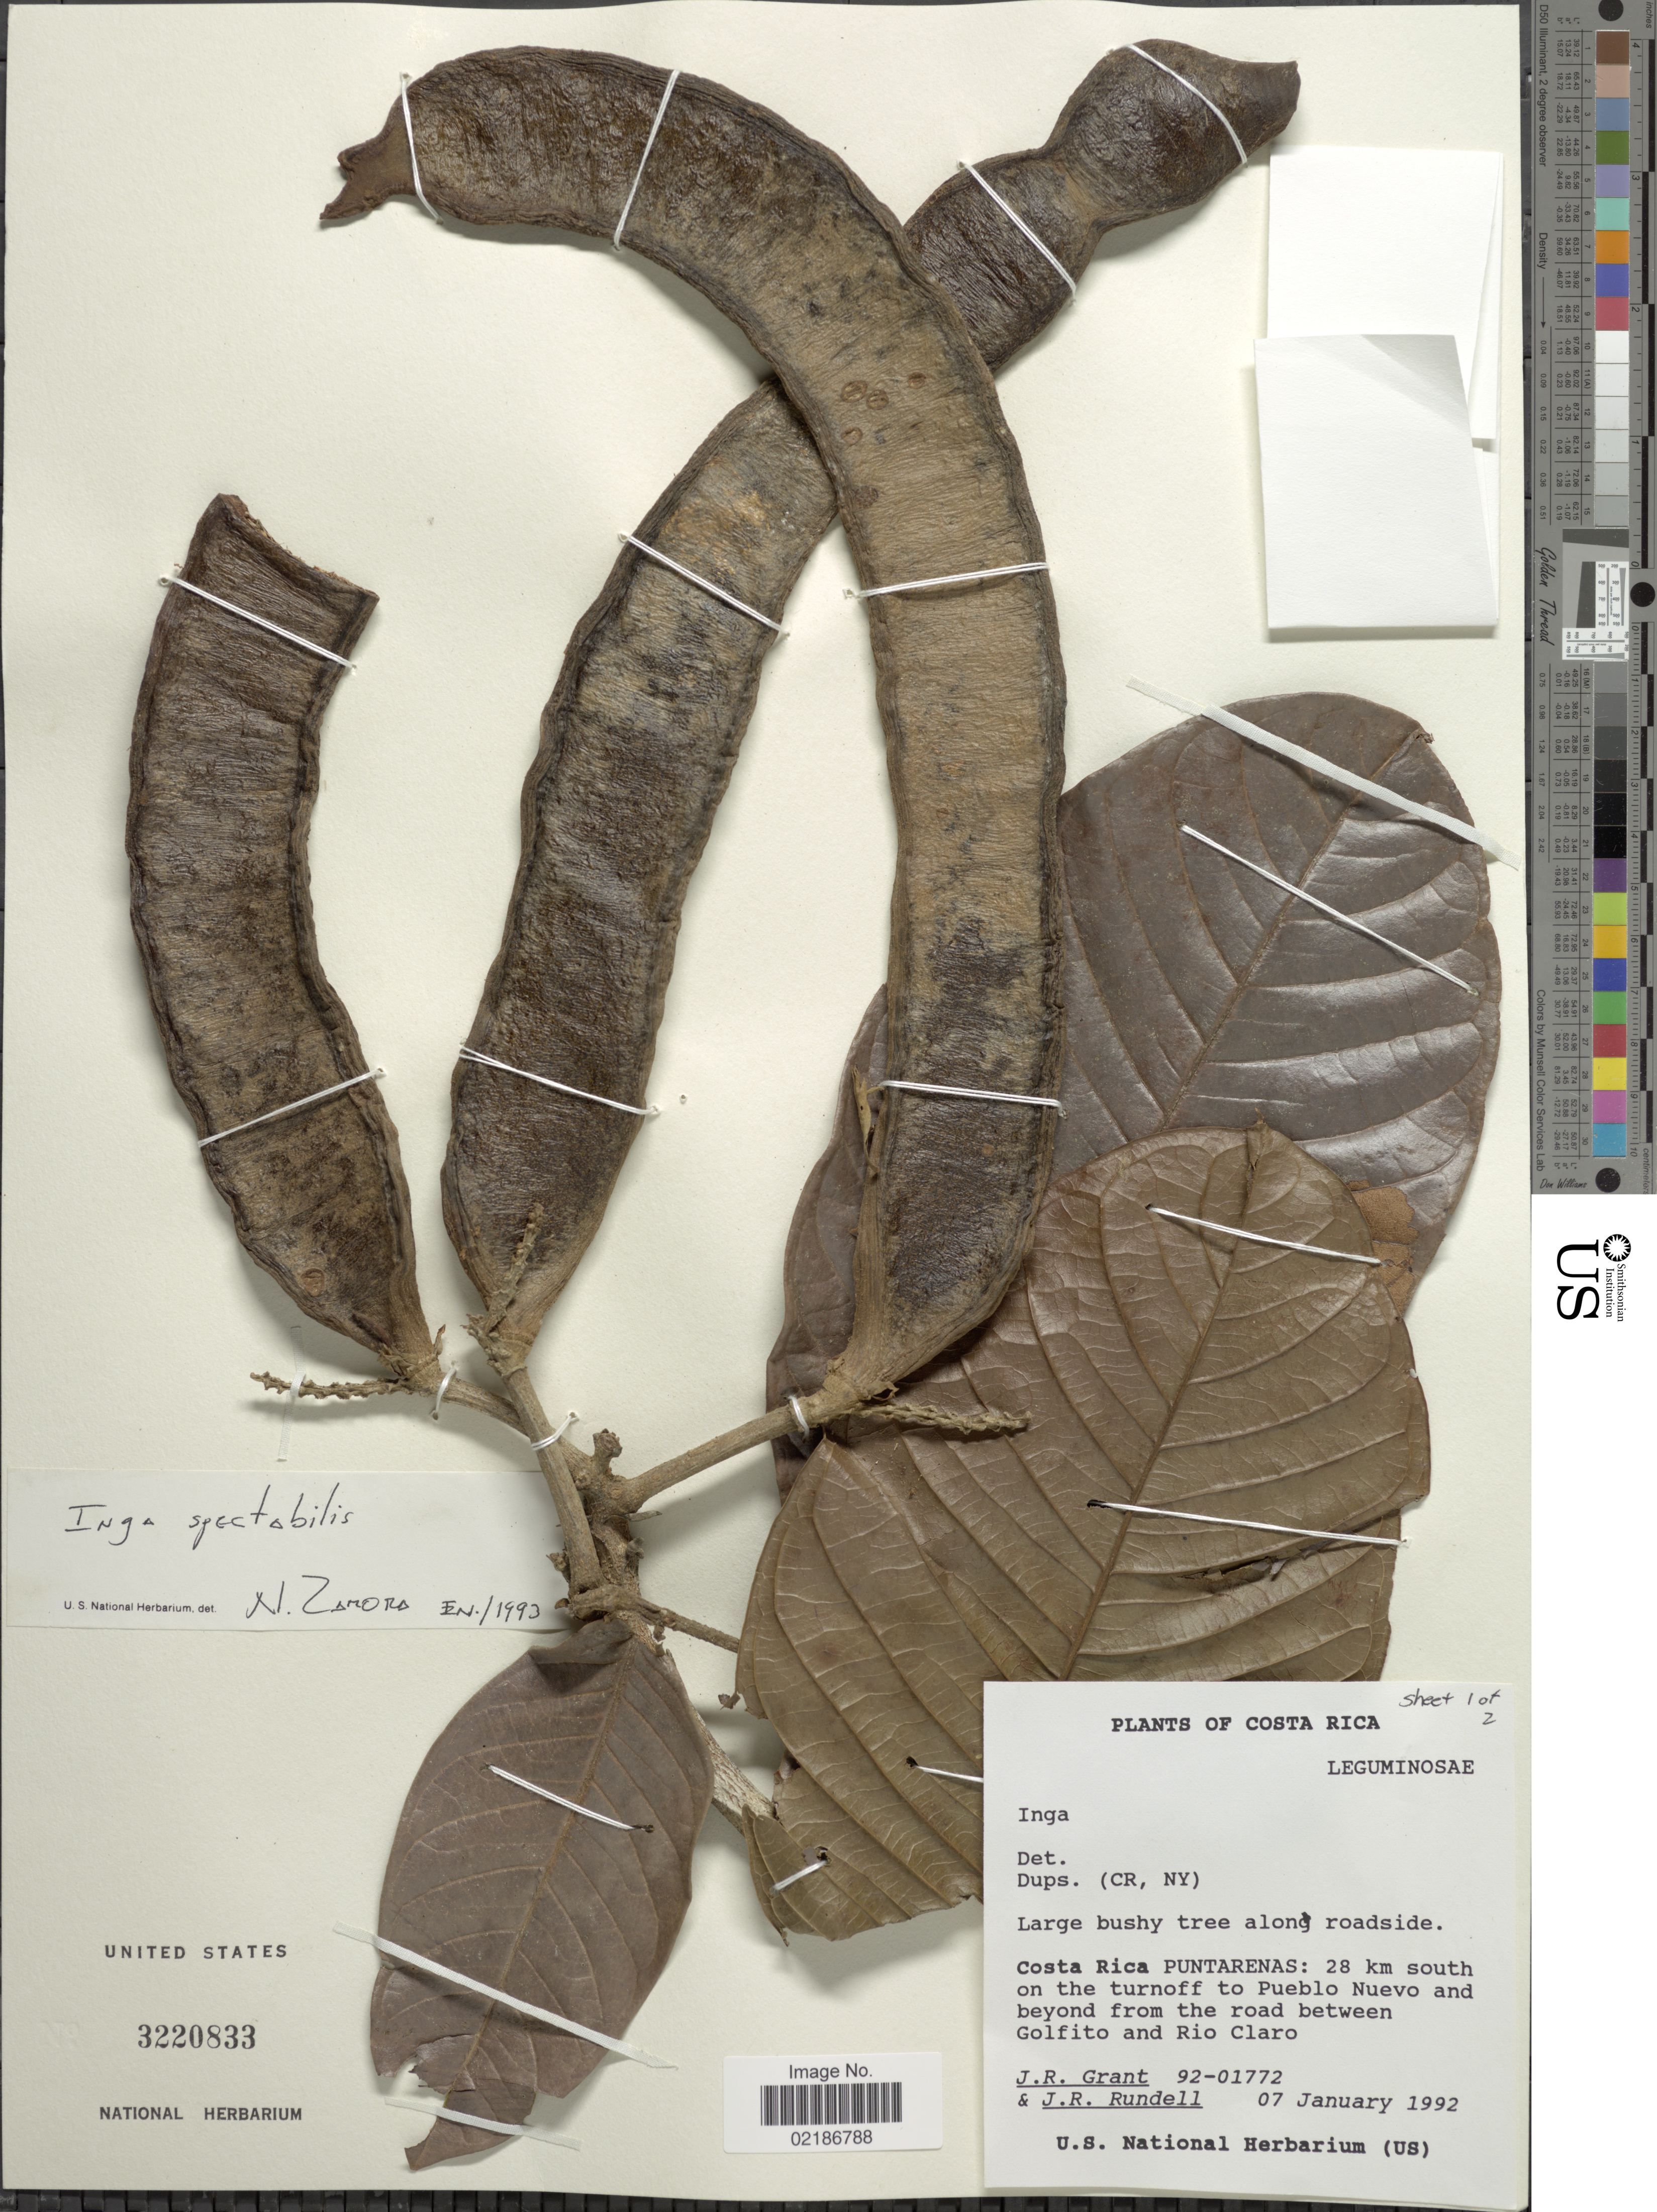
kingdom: Plantae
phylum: Tracheophyta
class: Magnoliopsida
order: Fabales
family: Fabaceae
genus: Inga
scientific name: Inga spectabilis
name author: (Vahl) Willd.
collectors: J. Grant & J. R. Rundell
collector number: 92-01772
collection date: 1992-01-07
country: Costa Rica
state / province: Puntarenas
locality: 28 km south on the turnoff to Pueblo Nuevo and beyond from the road between Golfito and Rio Claro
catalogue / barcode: US 3220833